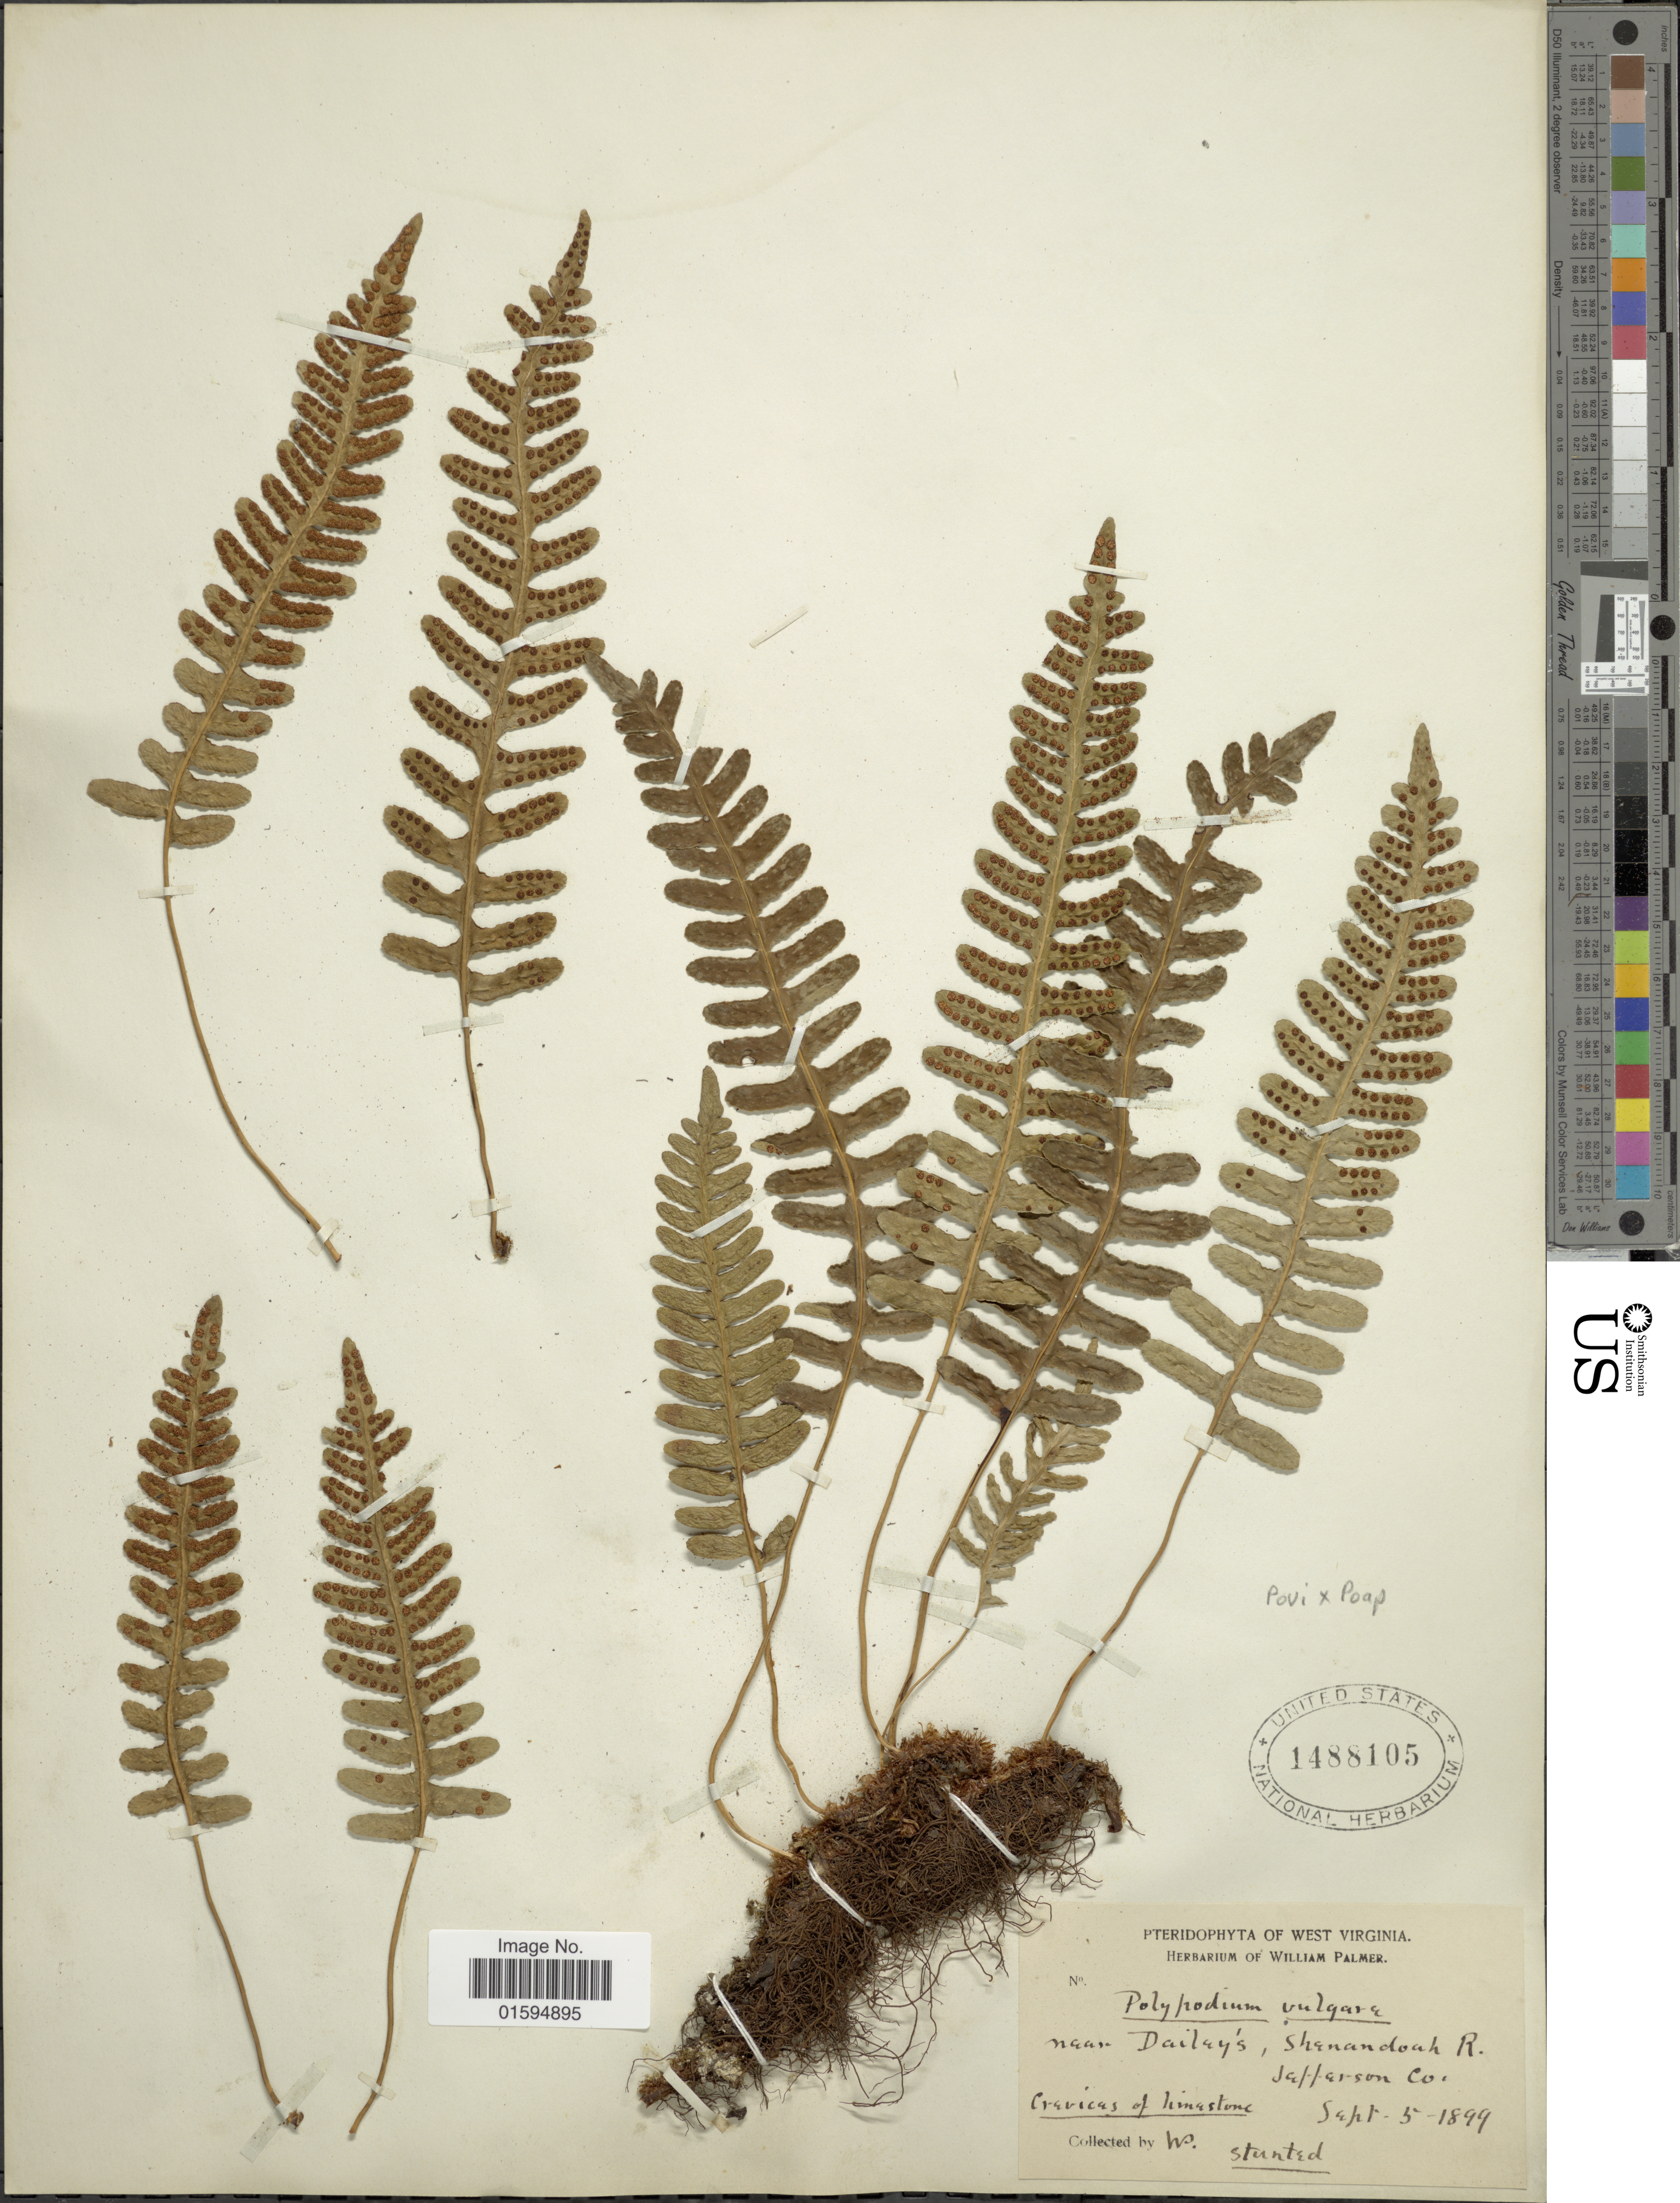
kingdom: Plantae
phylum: Tracheophyta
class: Polypodiopsida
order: Polypodiales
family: Polypodiaceae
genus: Polypodium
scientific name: Polypodium virginianum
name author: L.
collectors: W. Palmer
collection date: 1899-09-05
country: United States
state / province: West Virginia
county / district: Jefferson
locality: Near Dailay's, Shanandock R. Jefferson Co.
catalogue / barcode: US 1488105